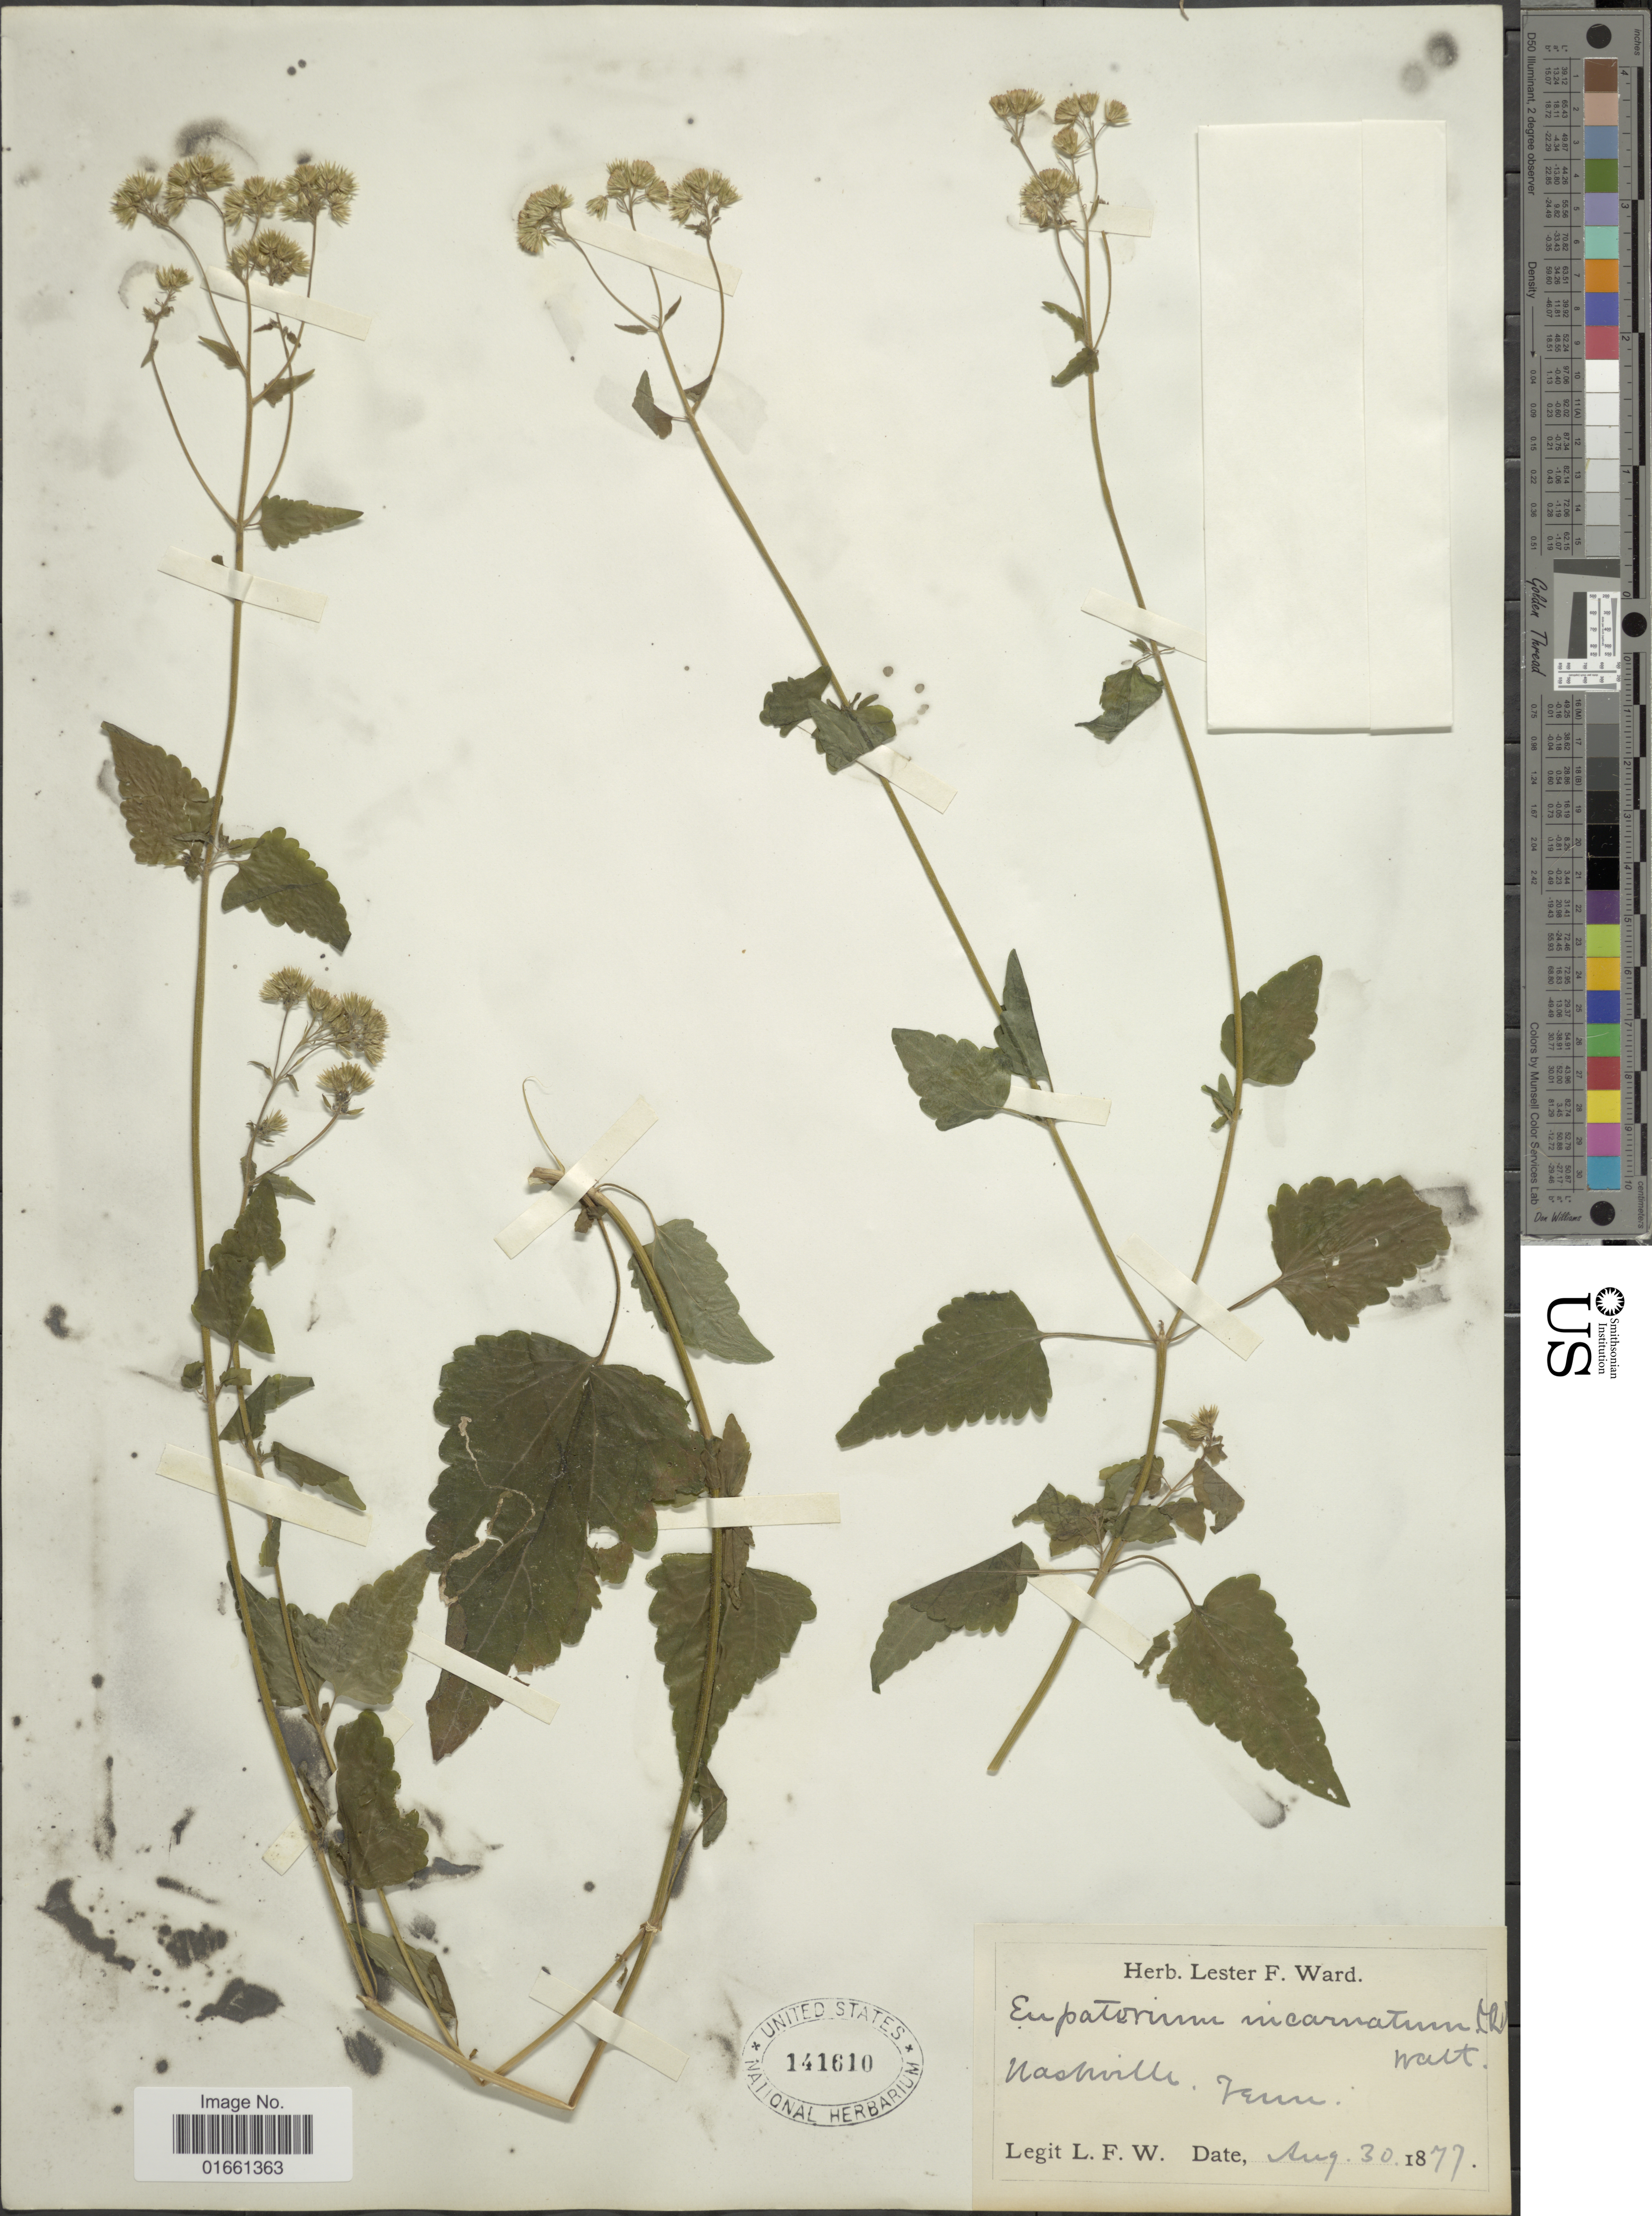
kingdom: Plantae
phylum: Tracheophyta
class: Magnoliopsida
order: Asterales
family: Asteraceae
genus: Fleischmannia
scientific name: Fleischmannia incarnata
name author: (Walter) R.M. King & H. Rob.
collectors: L. F. Ward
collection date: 1877-08-30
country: United States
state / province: Tennessee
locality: Nashville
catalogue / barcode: US 141610